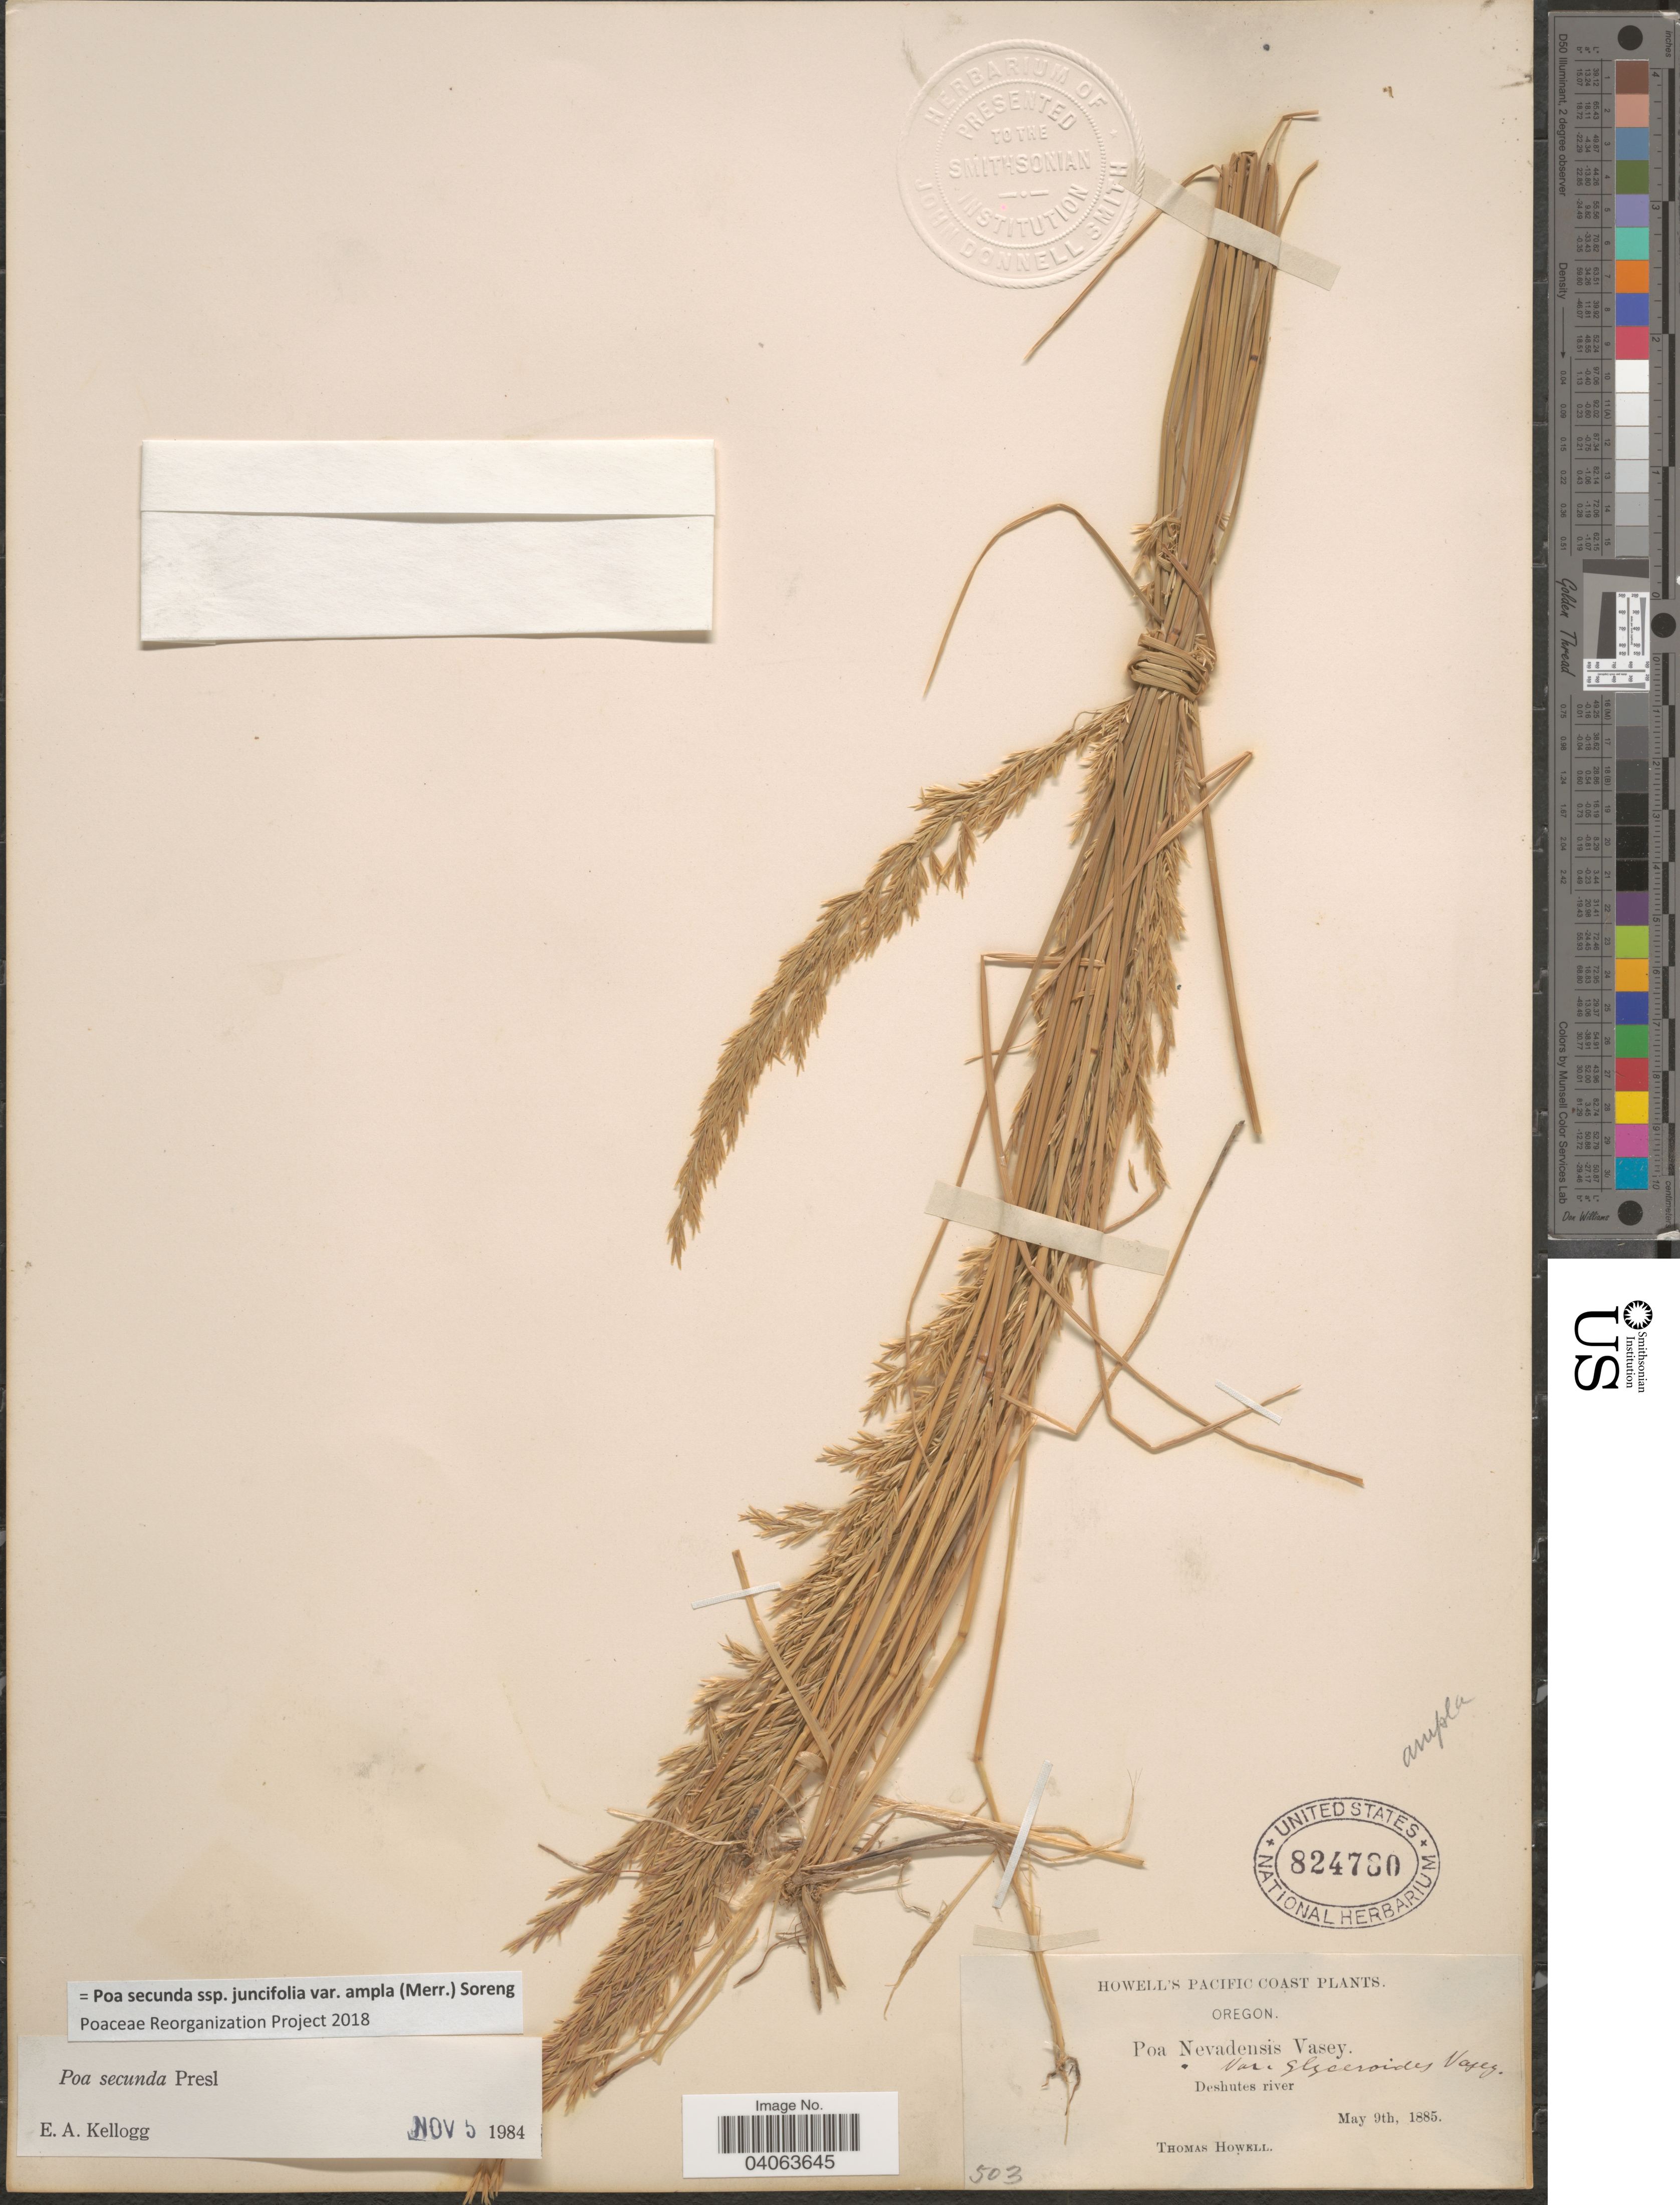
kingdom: Plantae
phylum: Tracheophyta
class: Liliopsida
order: Poales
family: Poaceae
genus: Poa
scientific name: Poa secunda subsp. juncifolia var. ampla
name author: (Merr.) Soreng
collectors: T. Howell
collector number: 503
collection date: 1885-05-09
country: United States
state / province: Oregon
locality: Pacific Coast. Deshutes river.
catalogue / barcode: US 824780